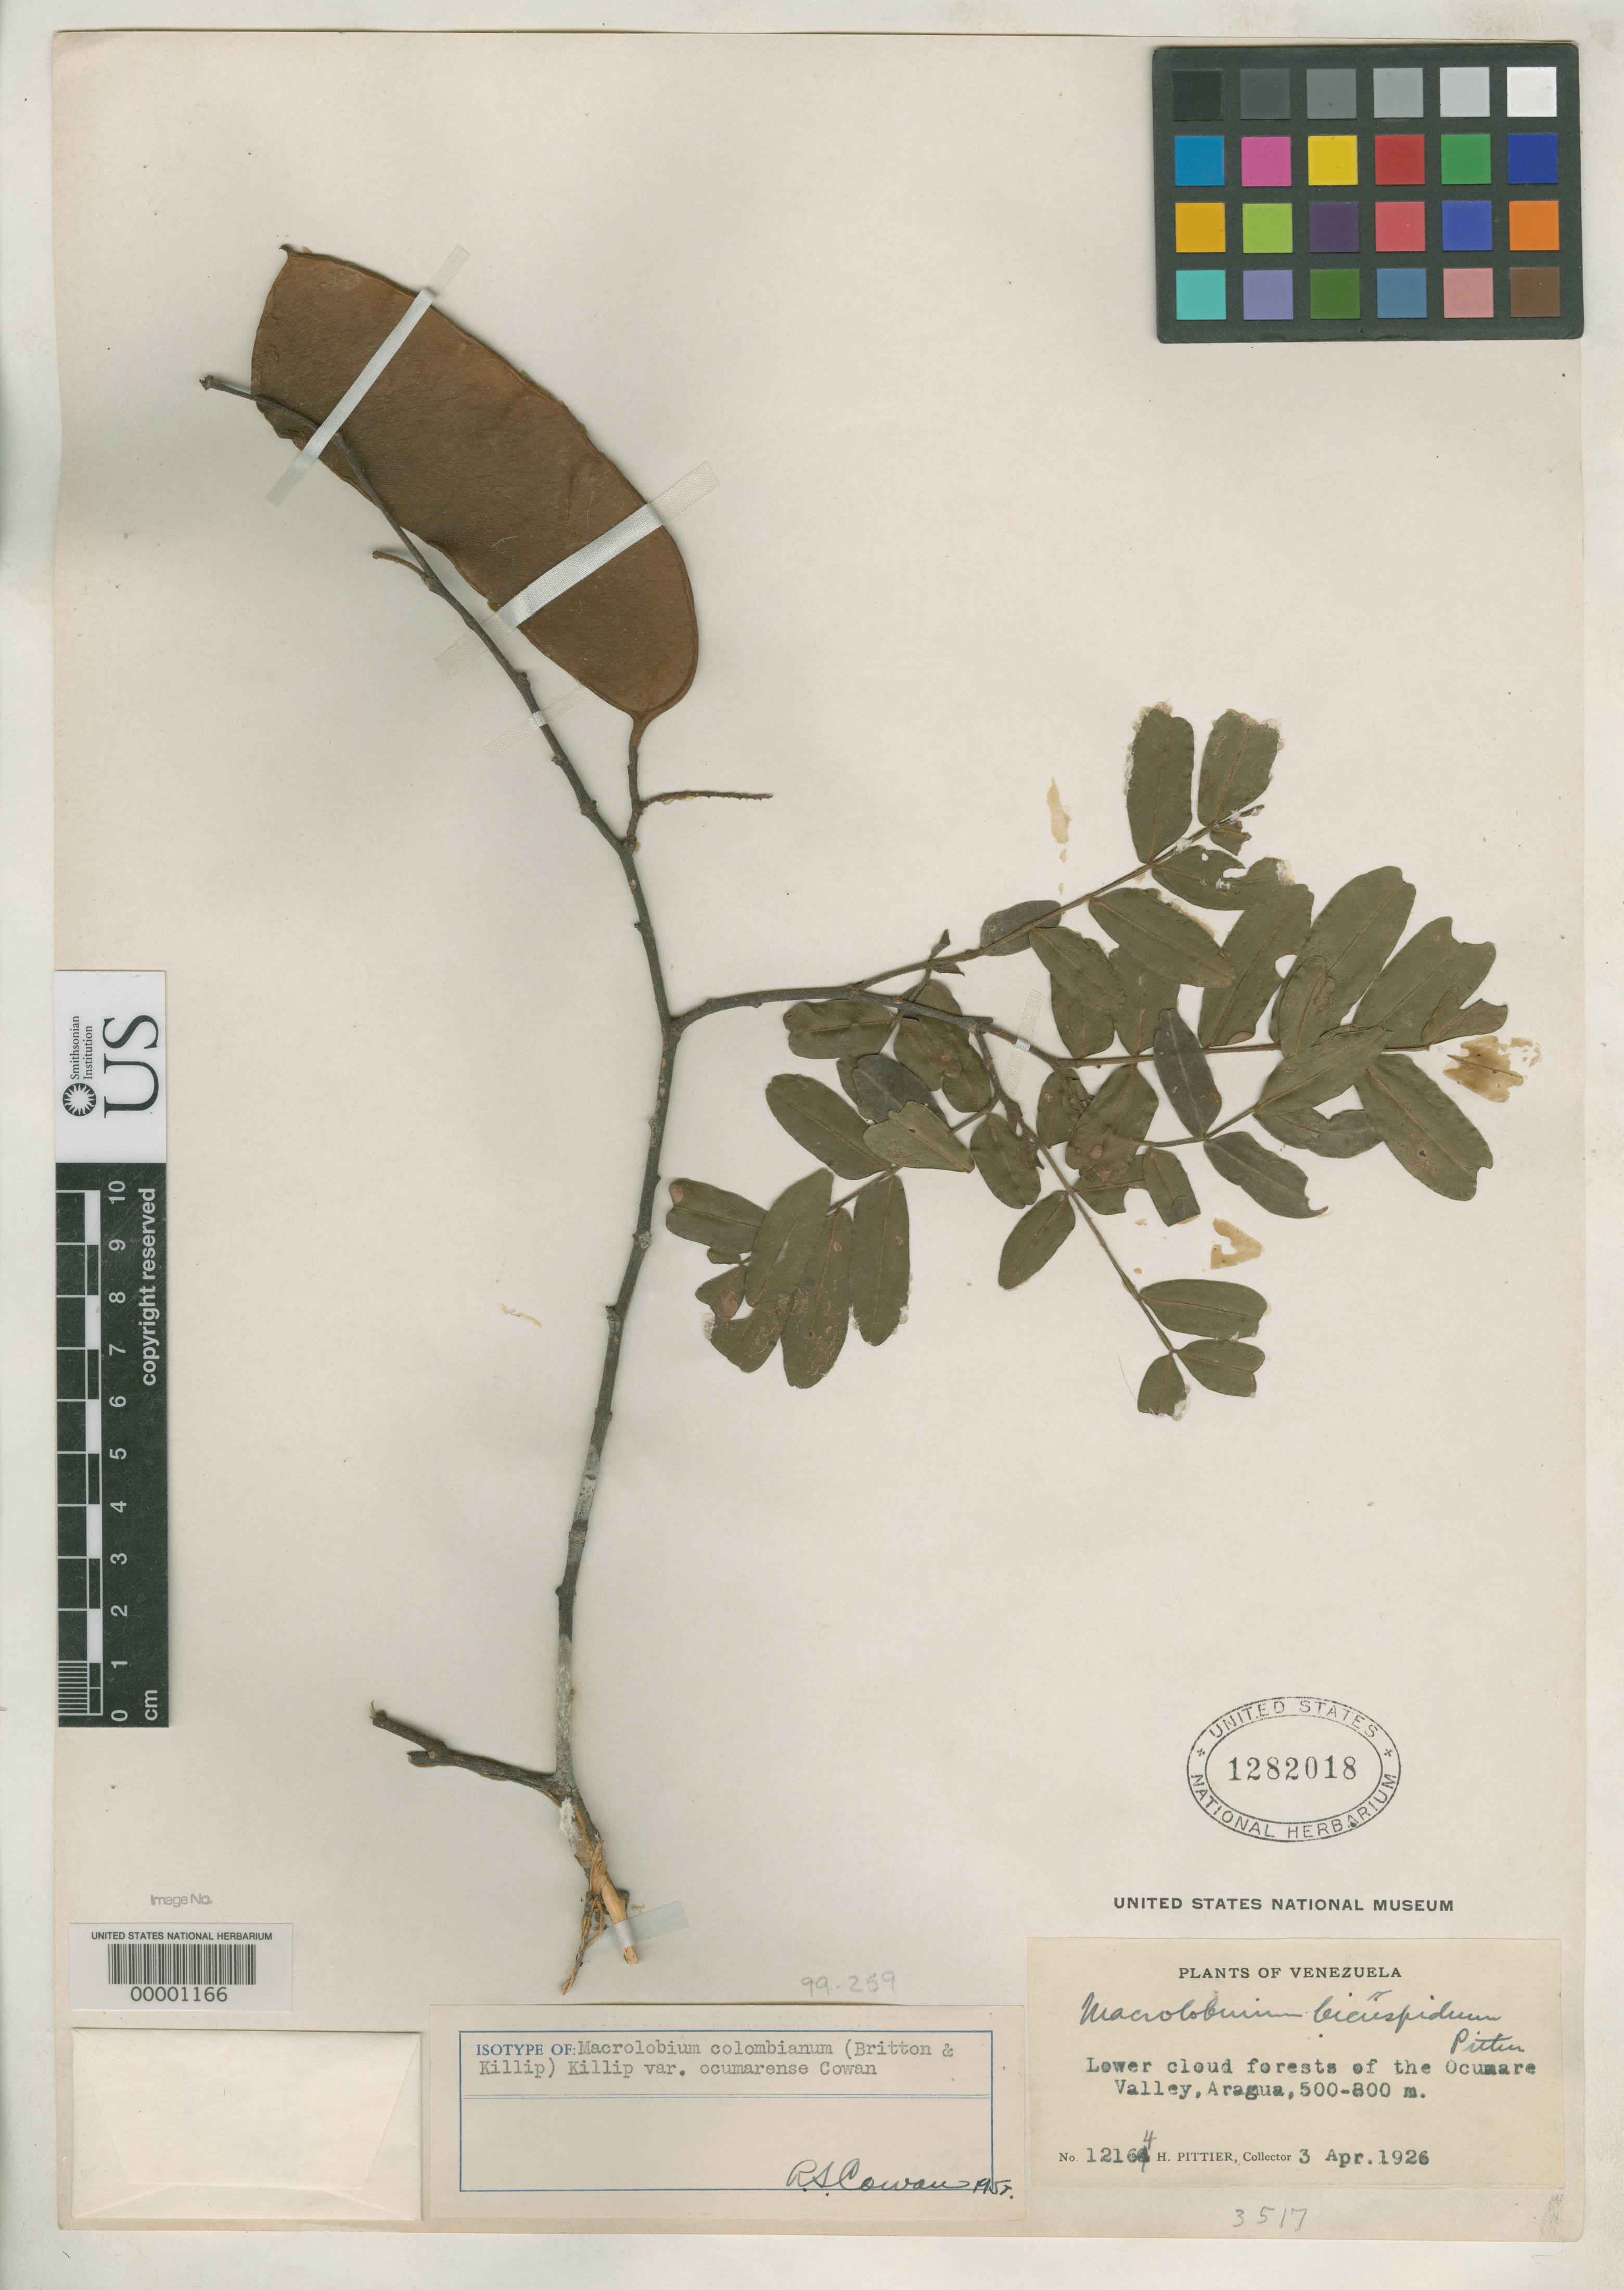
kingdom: Plantae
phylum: Tracheophyta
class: Magnoliopsida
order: Fabales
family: Fabaceae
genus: Macrolobium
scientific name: Macrolobium colombianum var. ocumarense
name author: R.S. Cowan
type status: Isotype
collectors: H. F. Pittier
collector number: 12164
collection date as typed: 03 Apr 1926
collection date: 1926-04-03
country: Venezuela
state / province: Aragua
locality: Ocumare Valley.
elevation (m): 500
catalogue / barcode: US 1282018